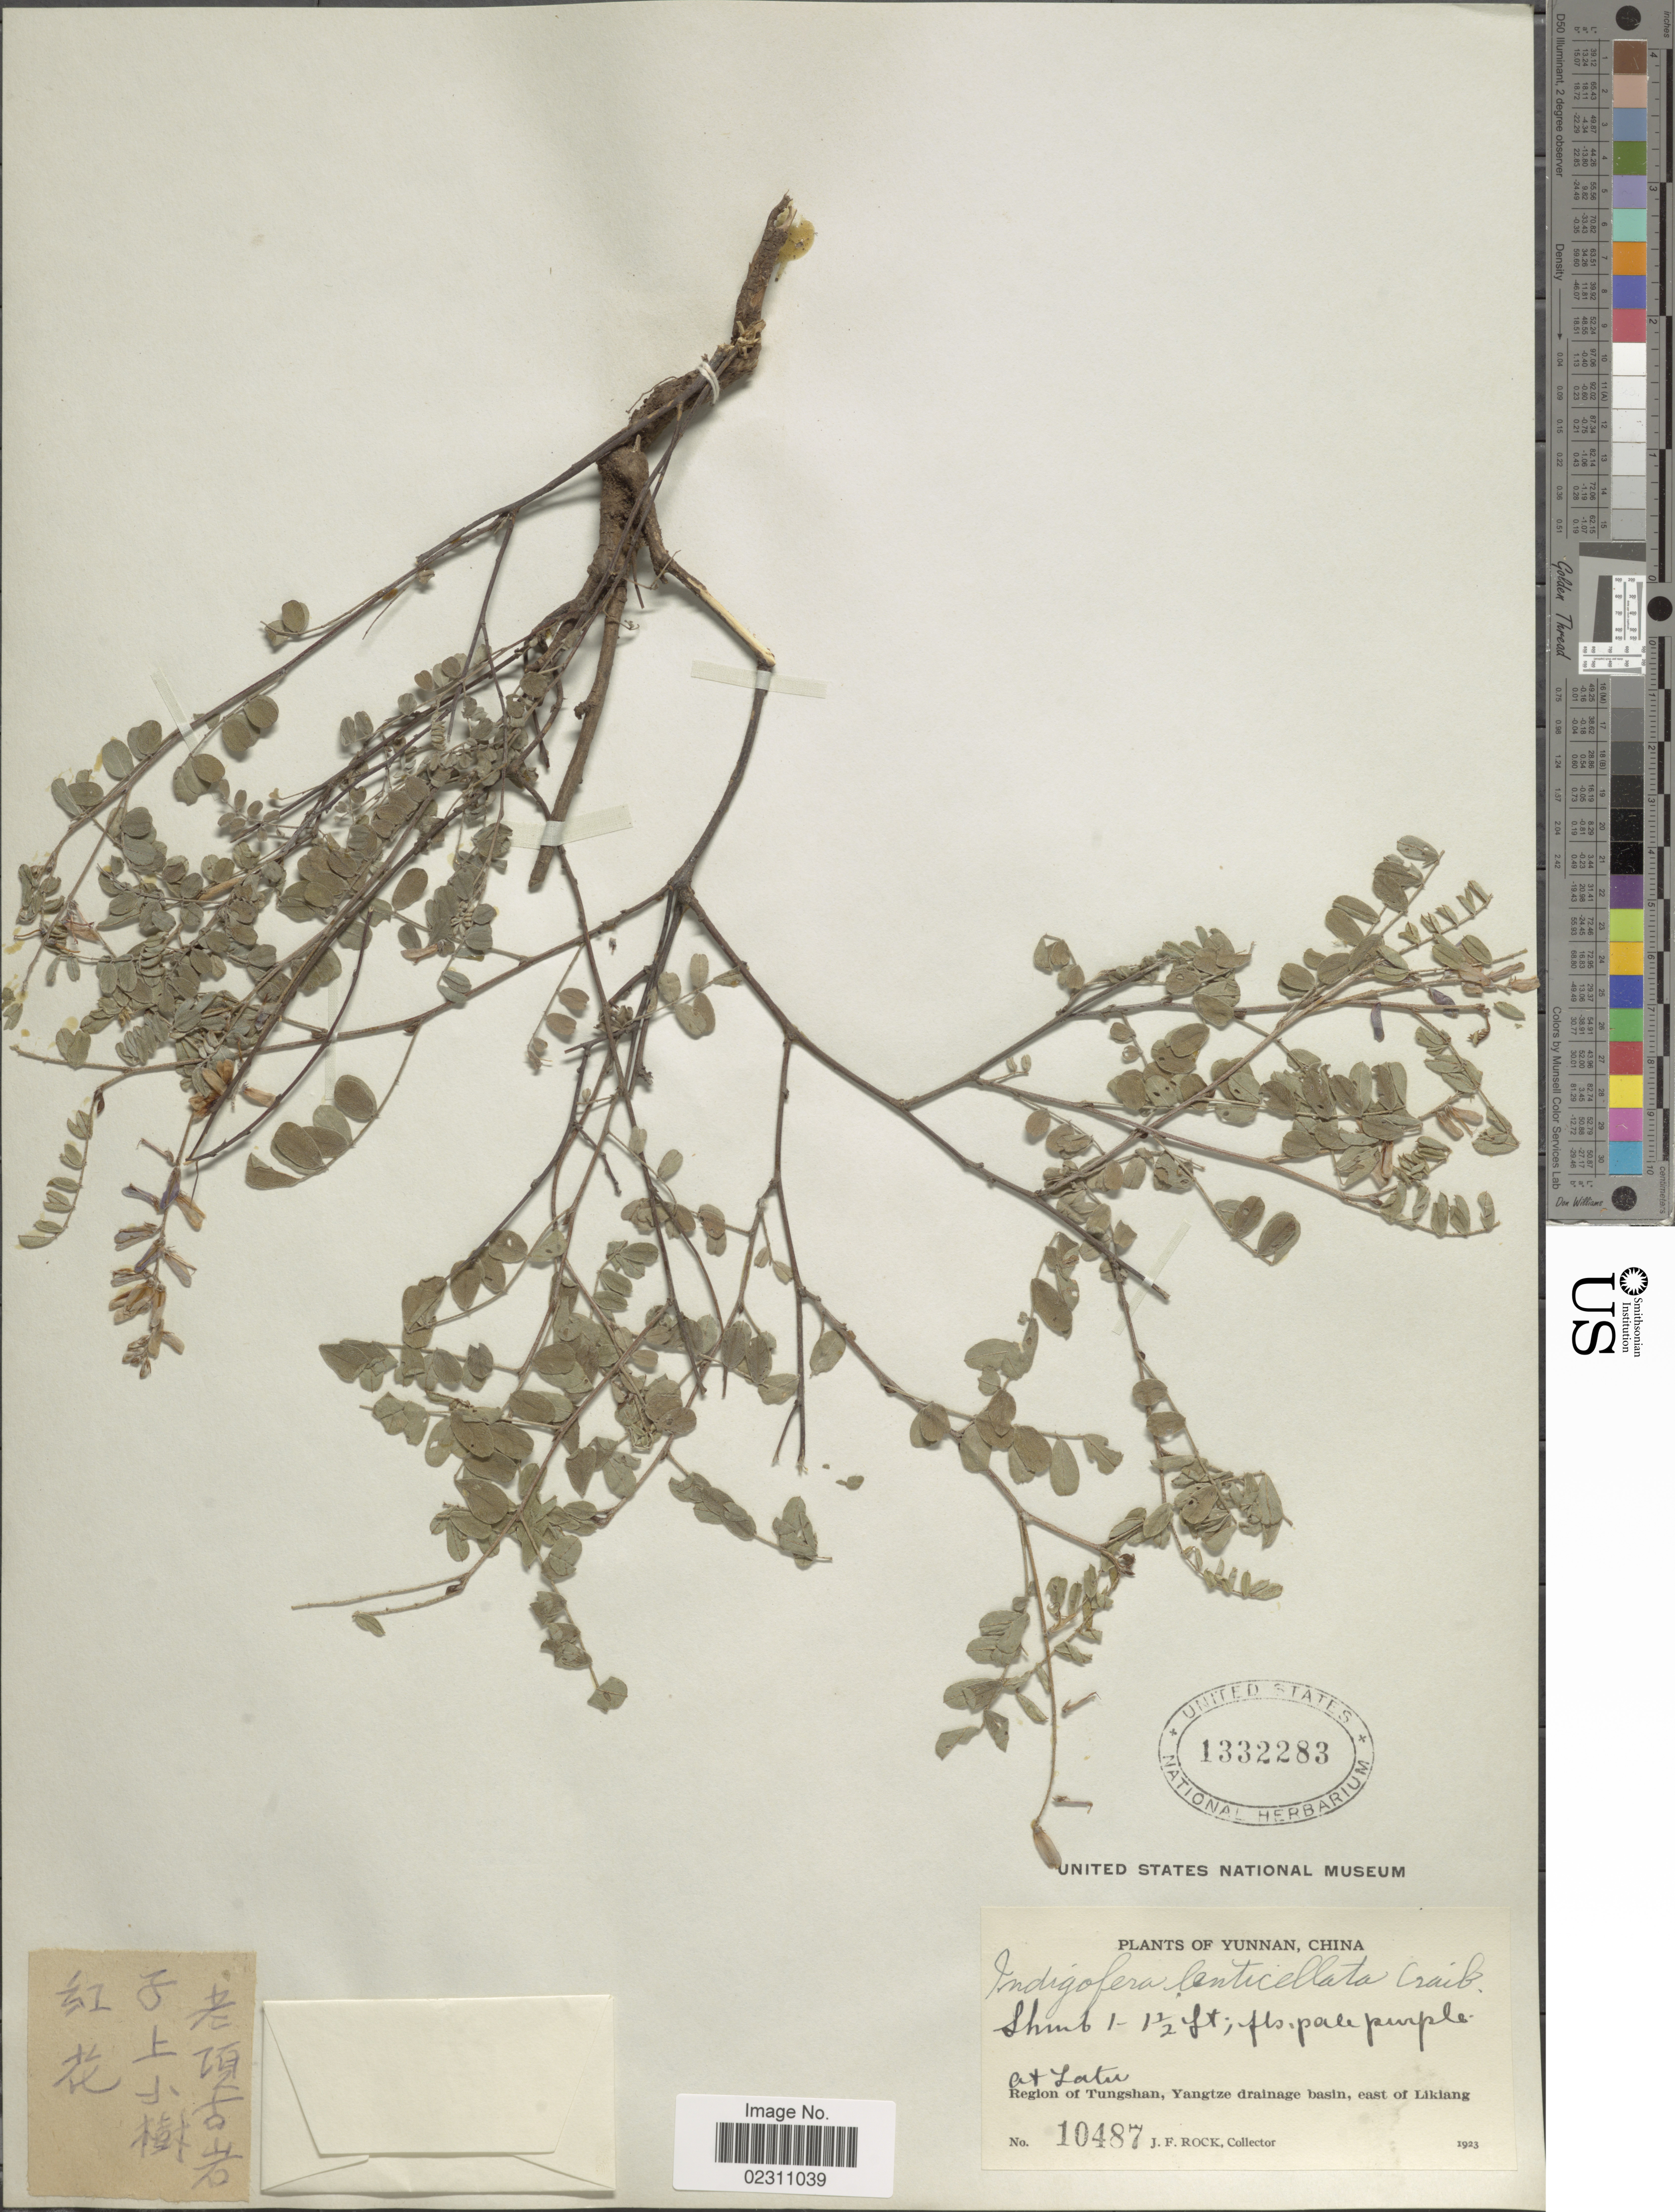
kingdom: Plantae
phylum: Tracheophyta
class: Magnoliopsida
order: Fabales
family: Fabaceae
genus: Indigofera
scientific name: Indigofera lenticellata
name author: Craib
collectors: J. Rock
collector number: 10487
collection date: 1923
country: China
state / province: Yunnan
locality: Latu, region of Tungshan, Yangtze drainage basin, east of Likiang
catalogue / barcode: US 1332283